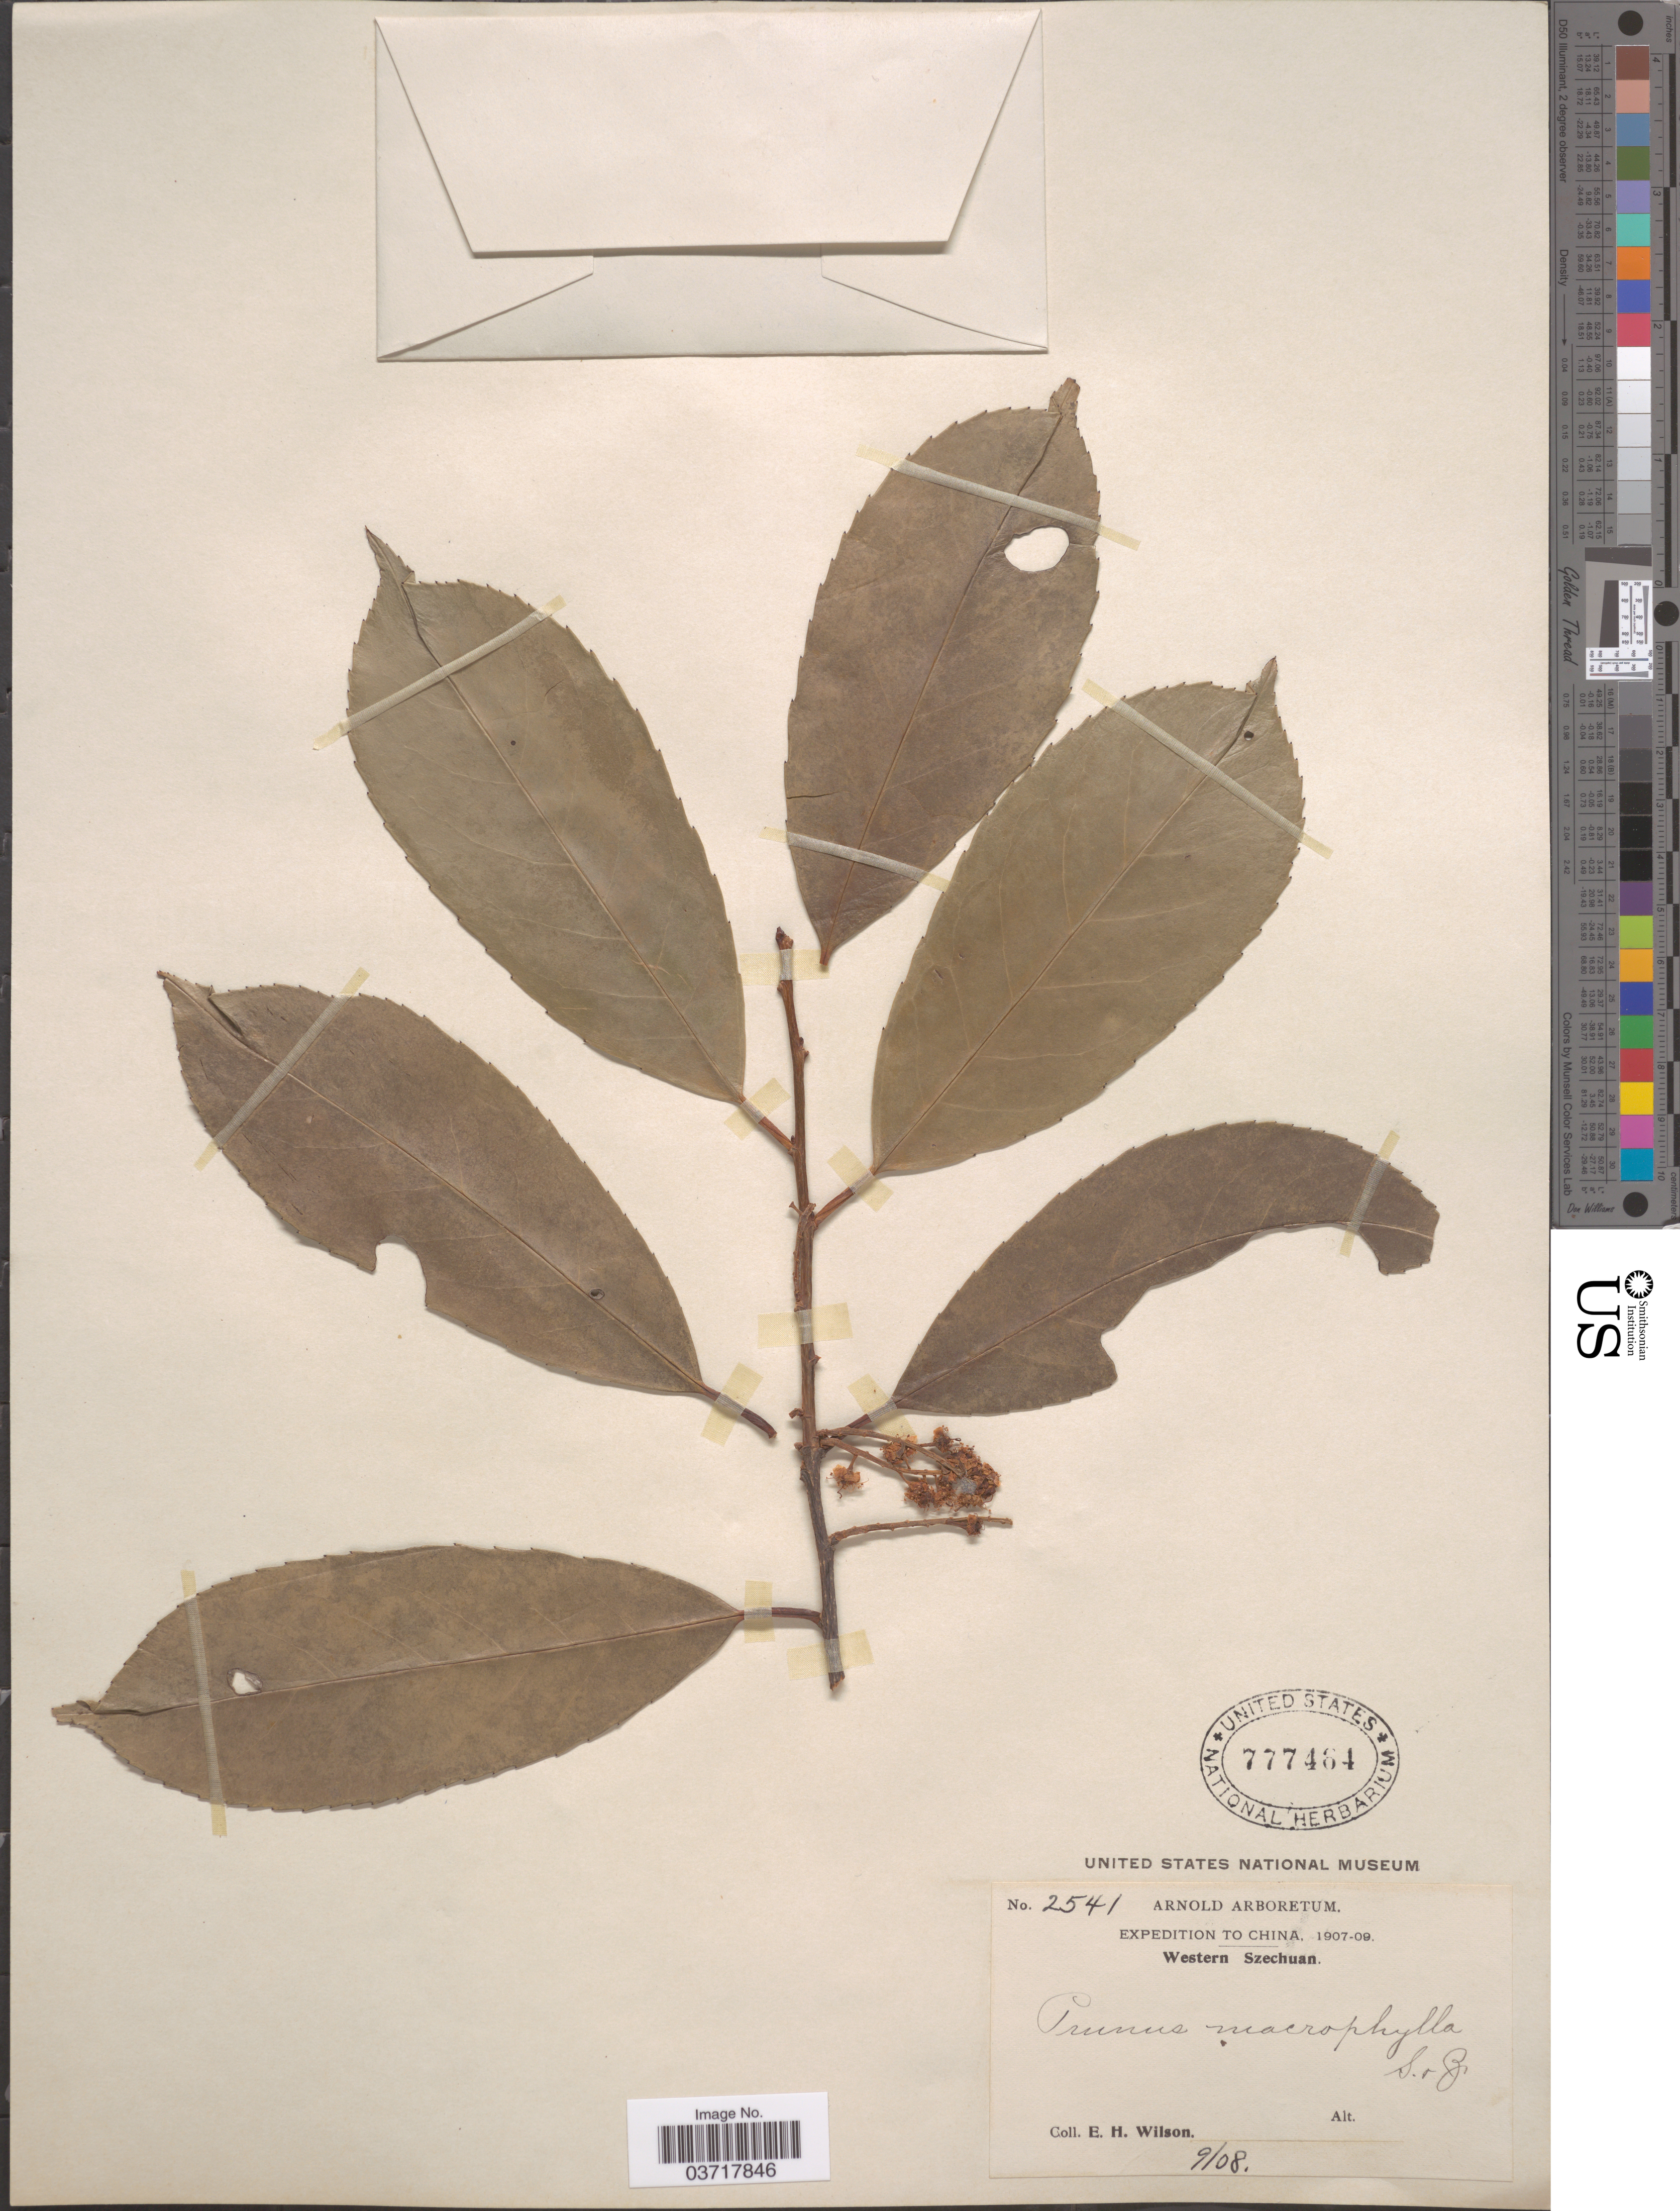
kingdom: Plantae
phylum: Tracheophyta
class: Magnoliopsida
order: Rosales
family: Rosaceae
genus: Prunus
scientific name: Prunus macrophylla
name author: Poir.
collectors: E. Wilson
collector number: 2541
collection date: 1908-09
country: China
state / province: Sichuan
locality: Western Szechuan.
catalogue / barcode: US 777464